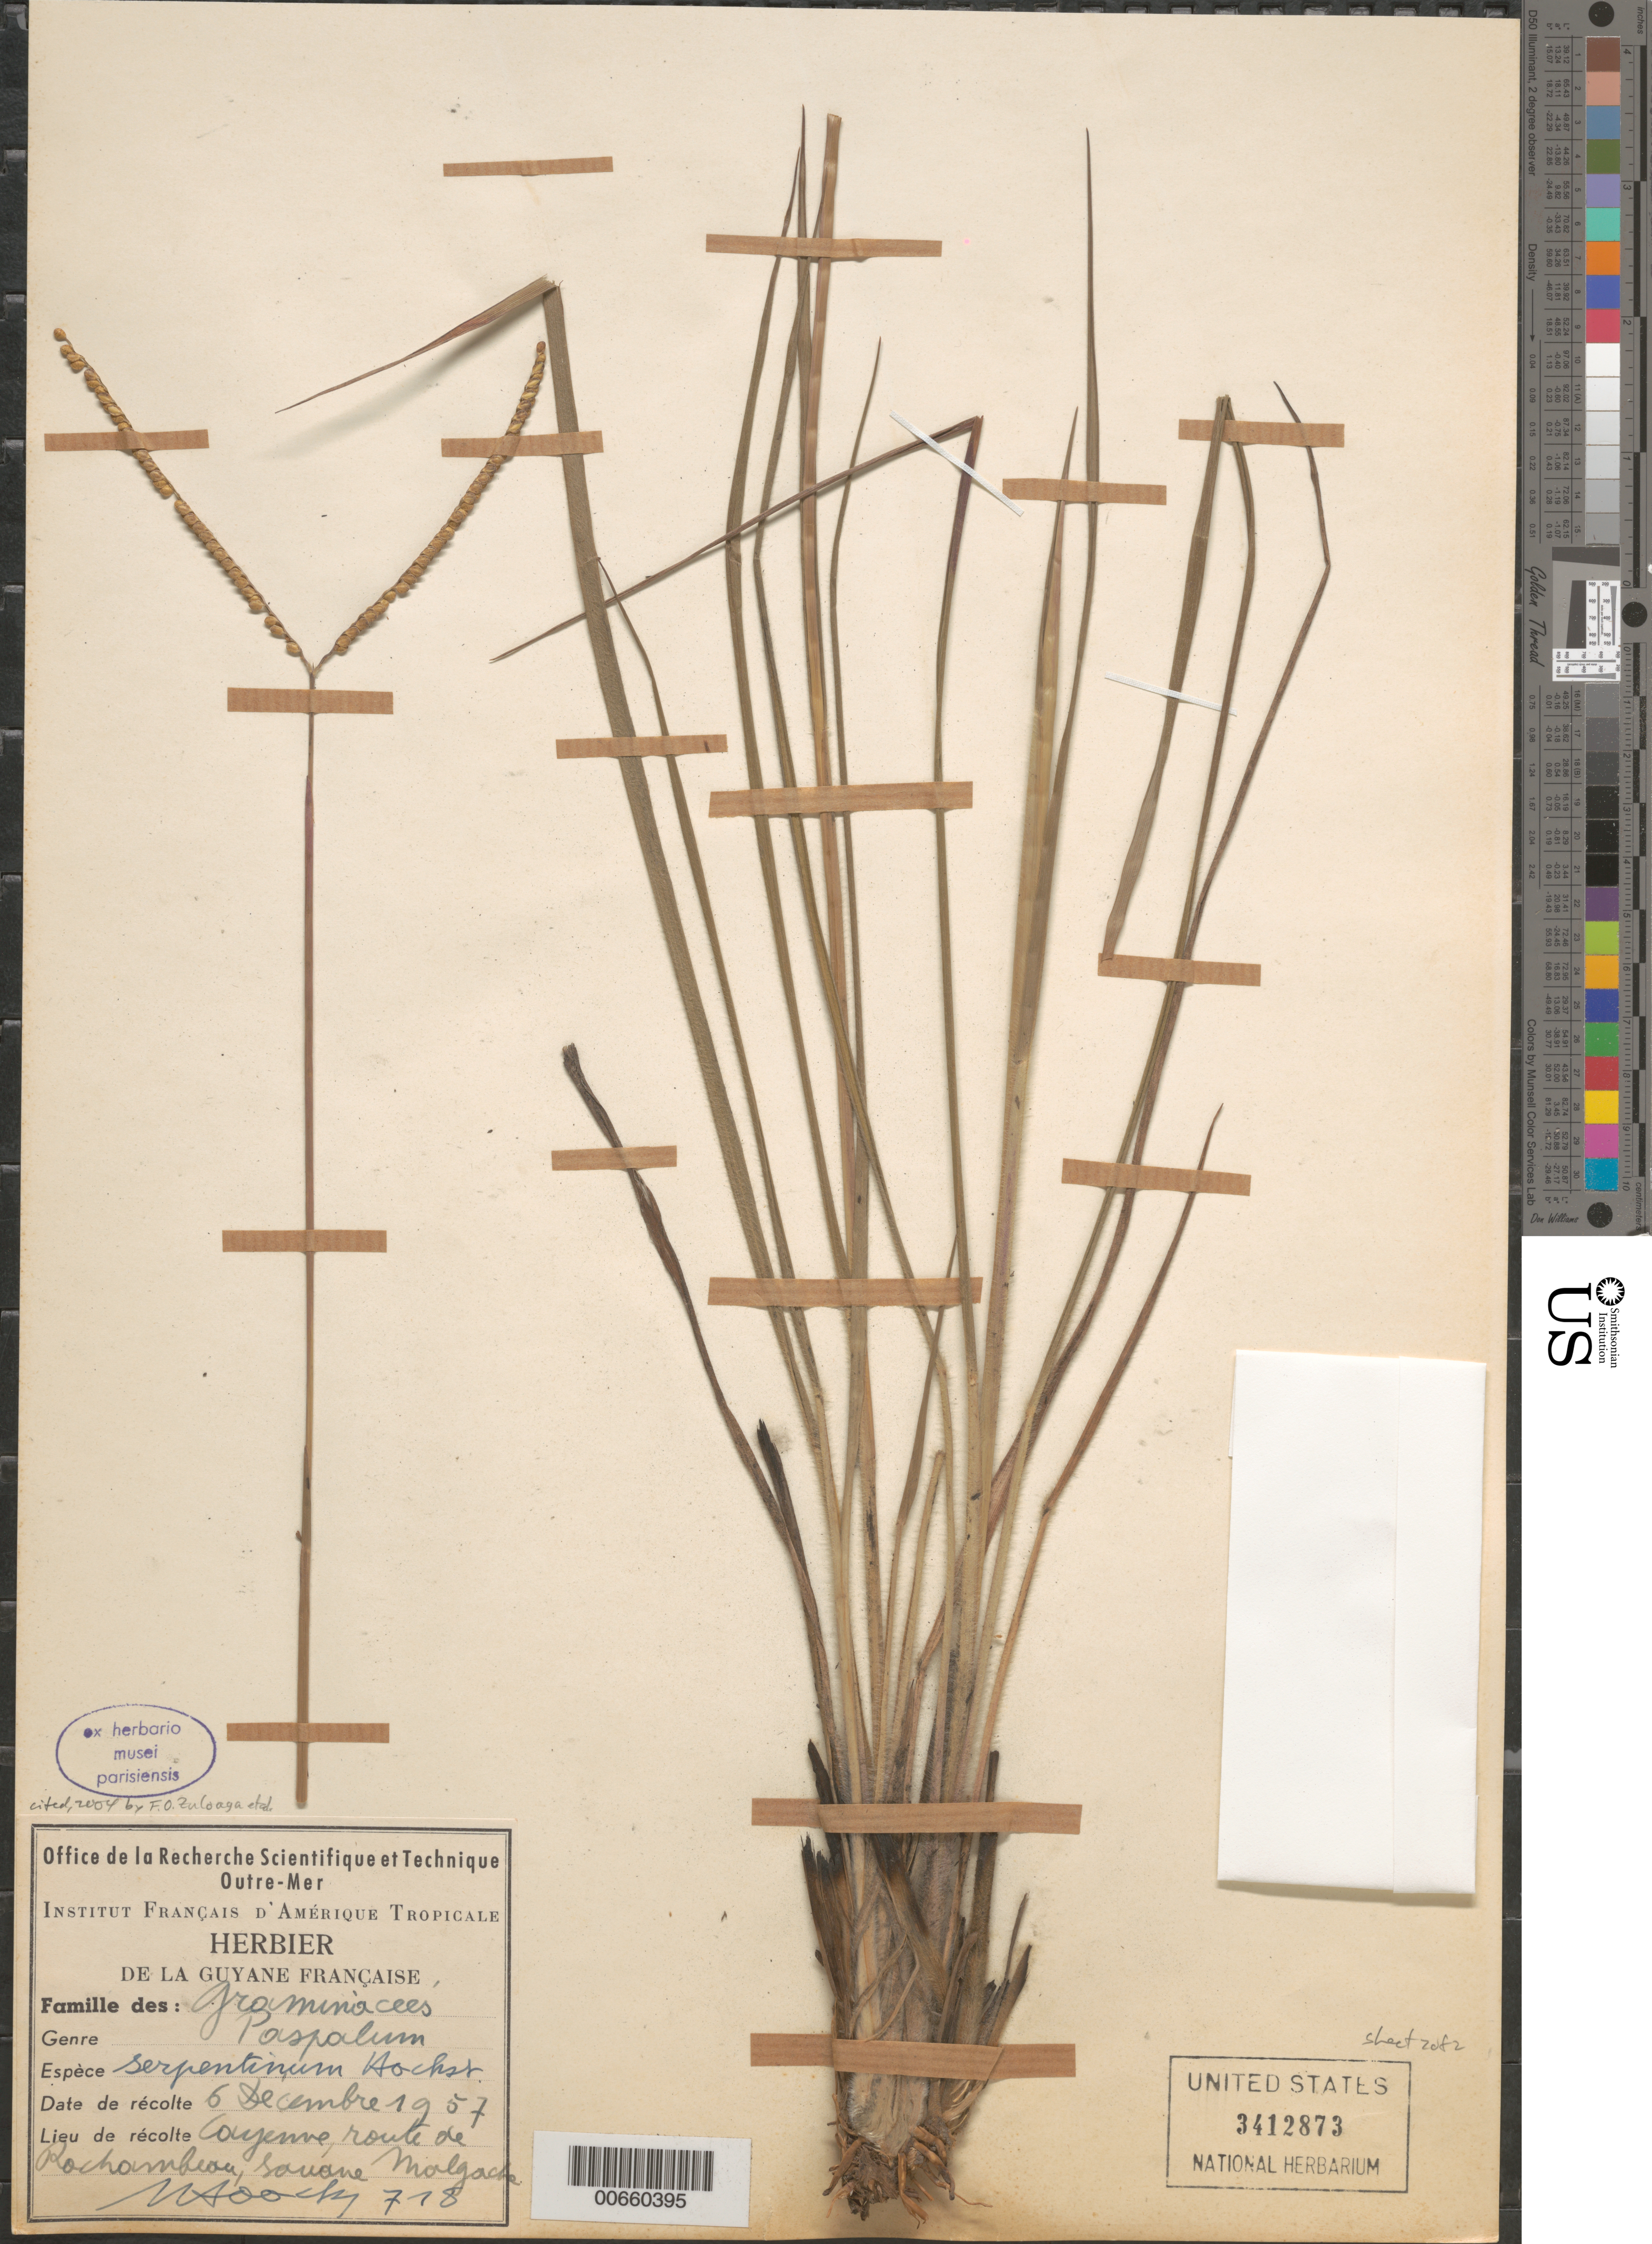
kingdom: Plantae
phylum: Tracheophyta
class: Liliopsida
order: Poales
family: Poaceae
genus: Paspalum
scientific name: Paspalum serpentinum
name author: Hochst. ex Steud.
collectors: J. Hoock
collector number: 718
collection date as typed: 6-Dec-57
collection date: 1957-12-06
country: French Guiana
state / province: Cayenne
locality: Cayenne, Route de Rochambeau, Savane Malgache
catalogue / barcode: US 3412873